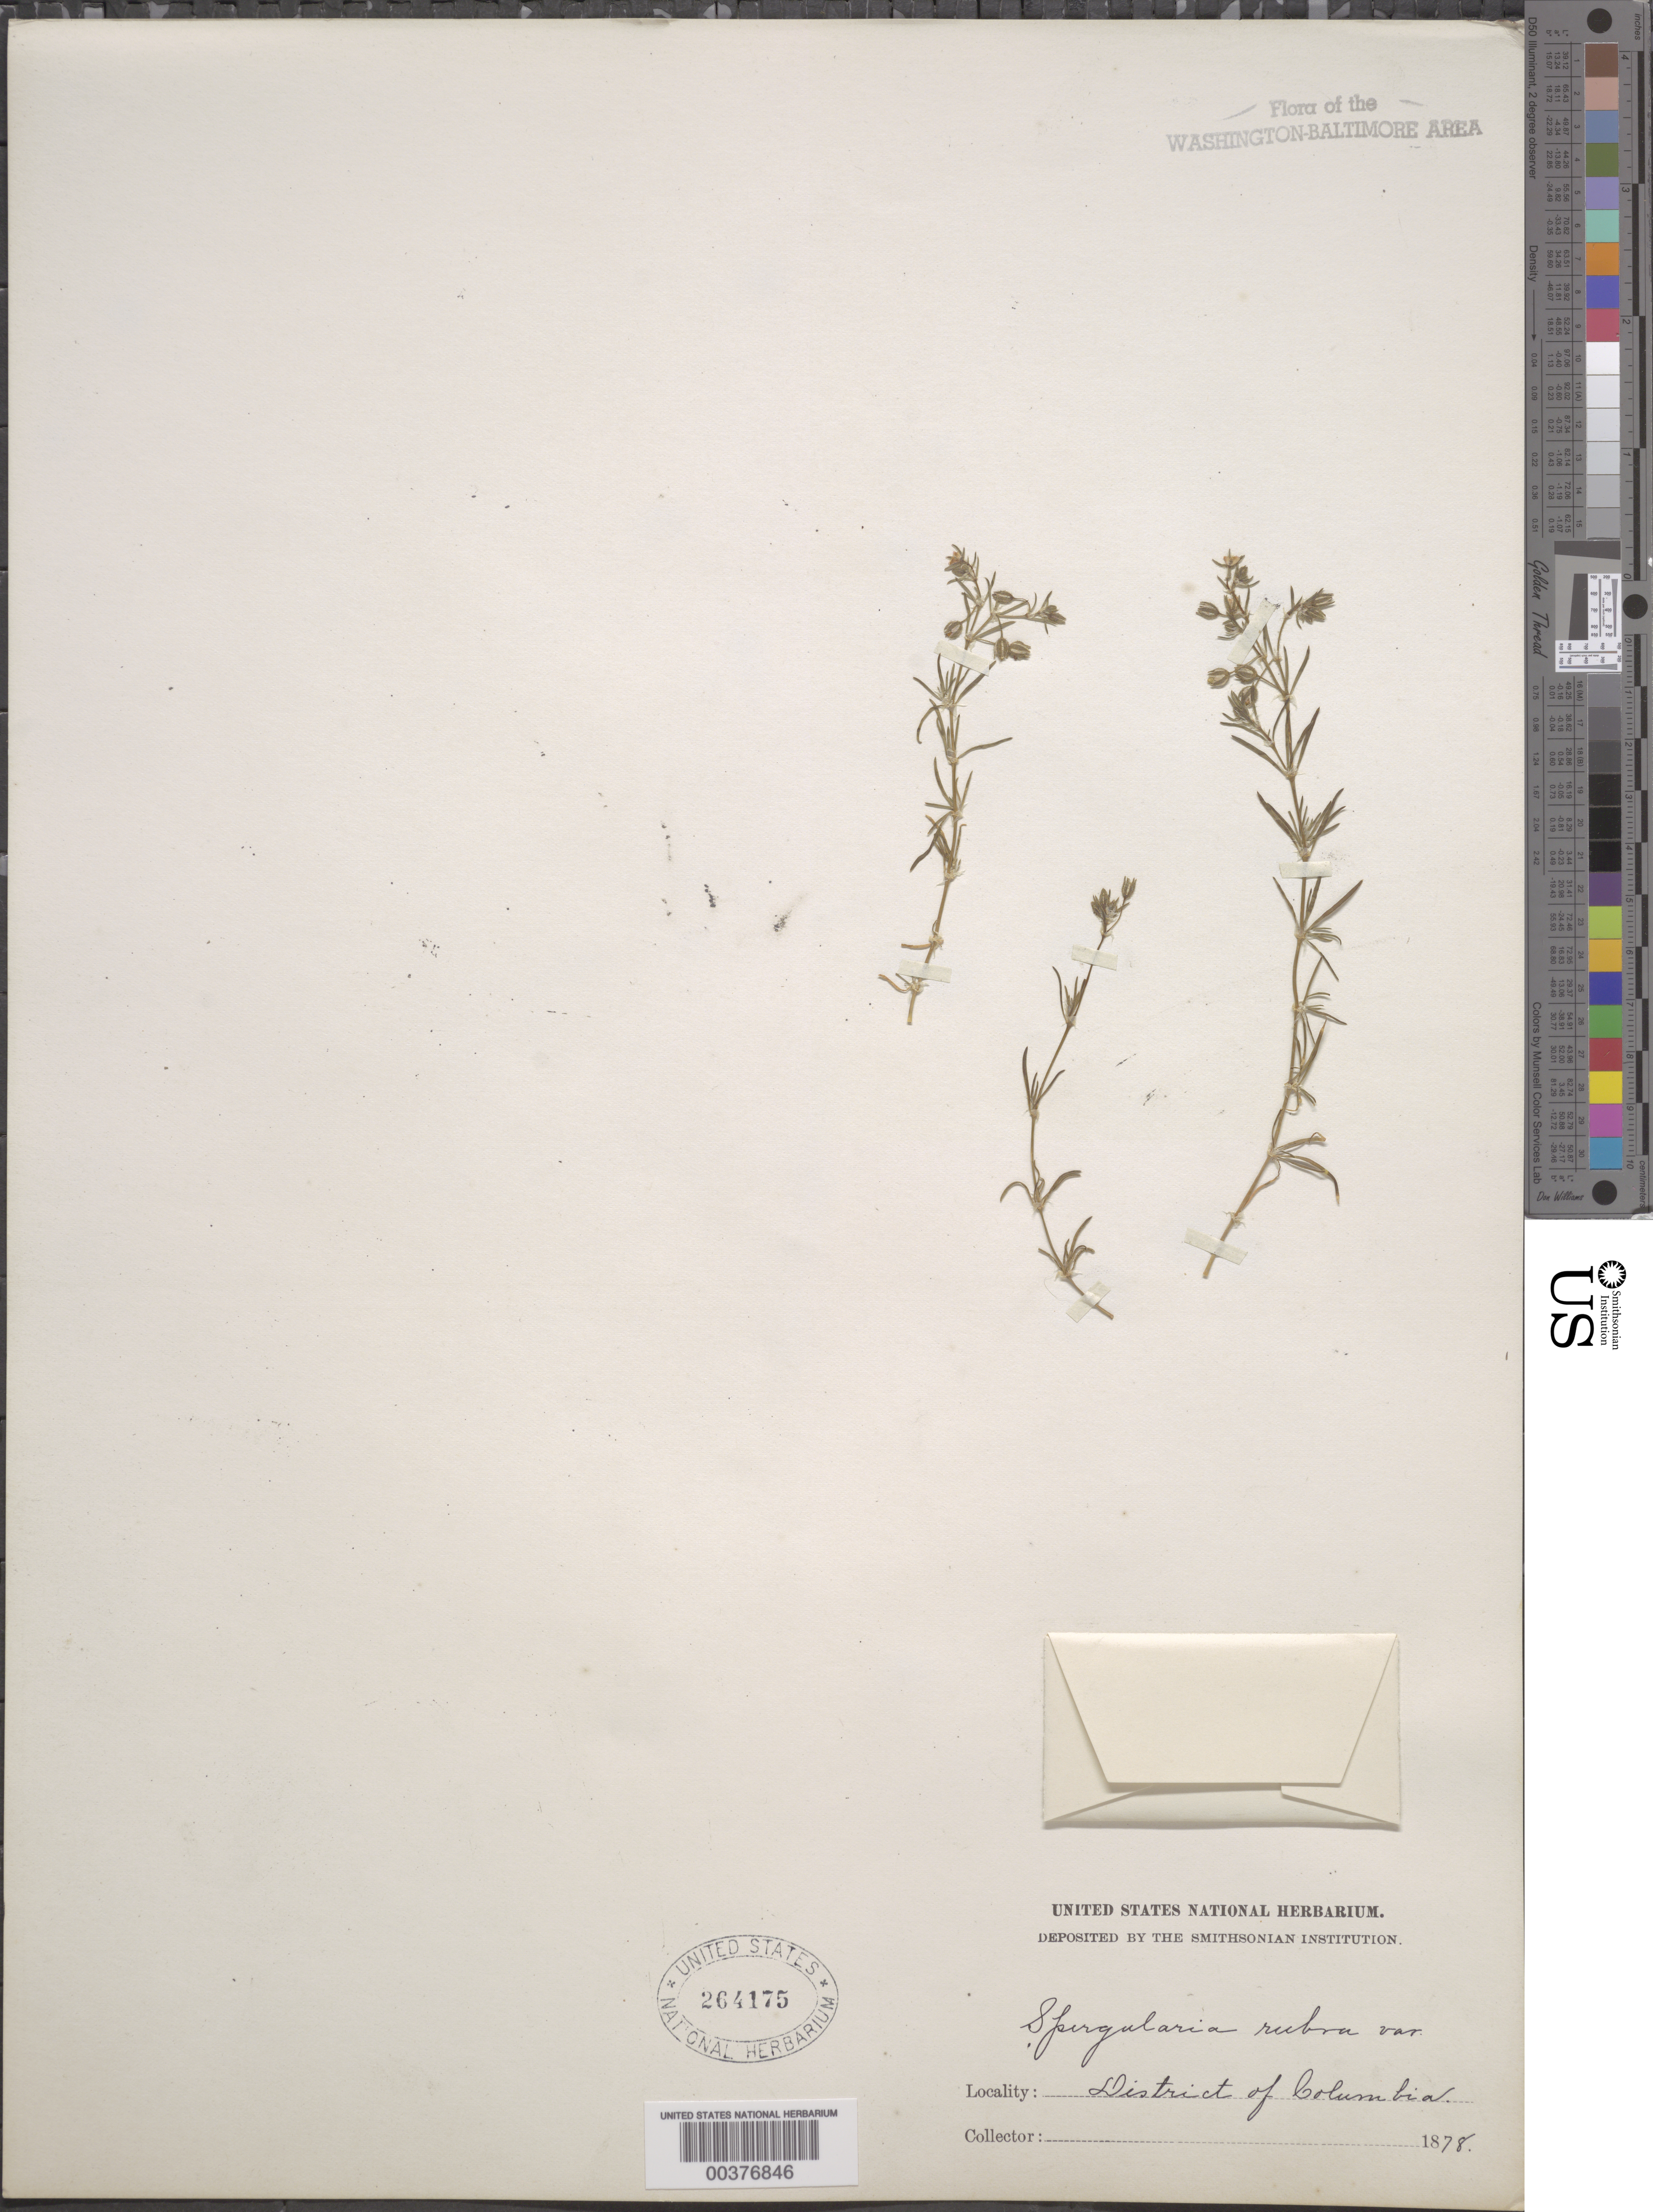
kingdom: Plantae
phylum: Tracheophyta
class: Magnoliopsida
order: Caryophyllales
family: Caryophyllaceae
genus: Spergularia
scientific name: Spergularia rubra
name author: (L.) J. Presl & C. Presl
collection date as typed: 1878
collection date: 1878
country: United States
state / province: District of Columbia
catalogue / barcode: US 264175